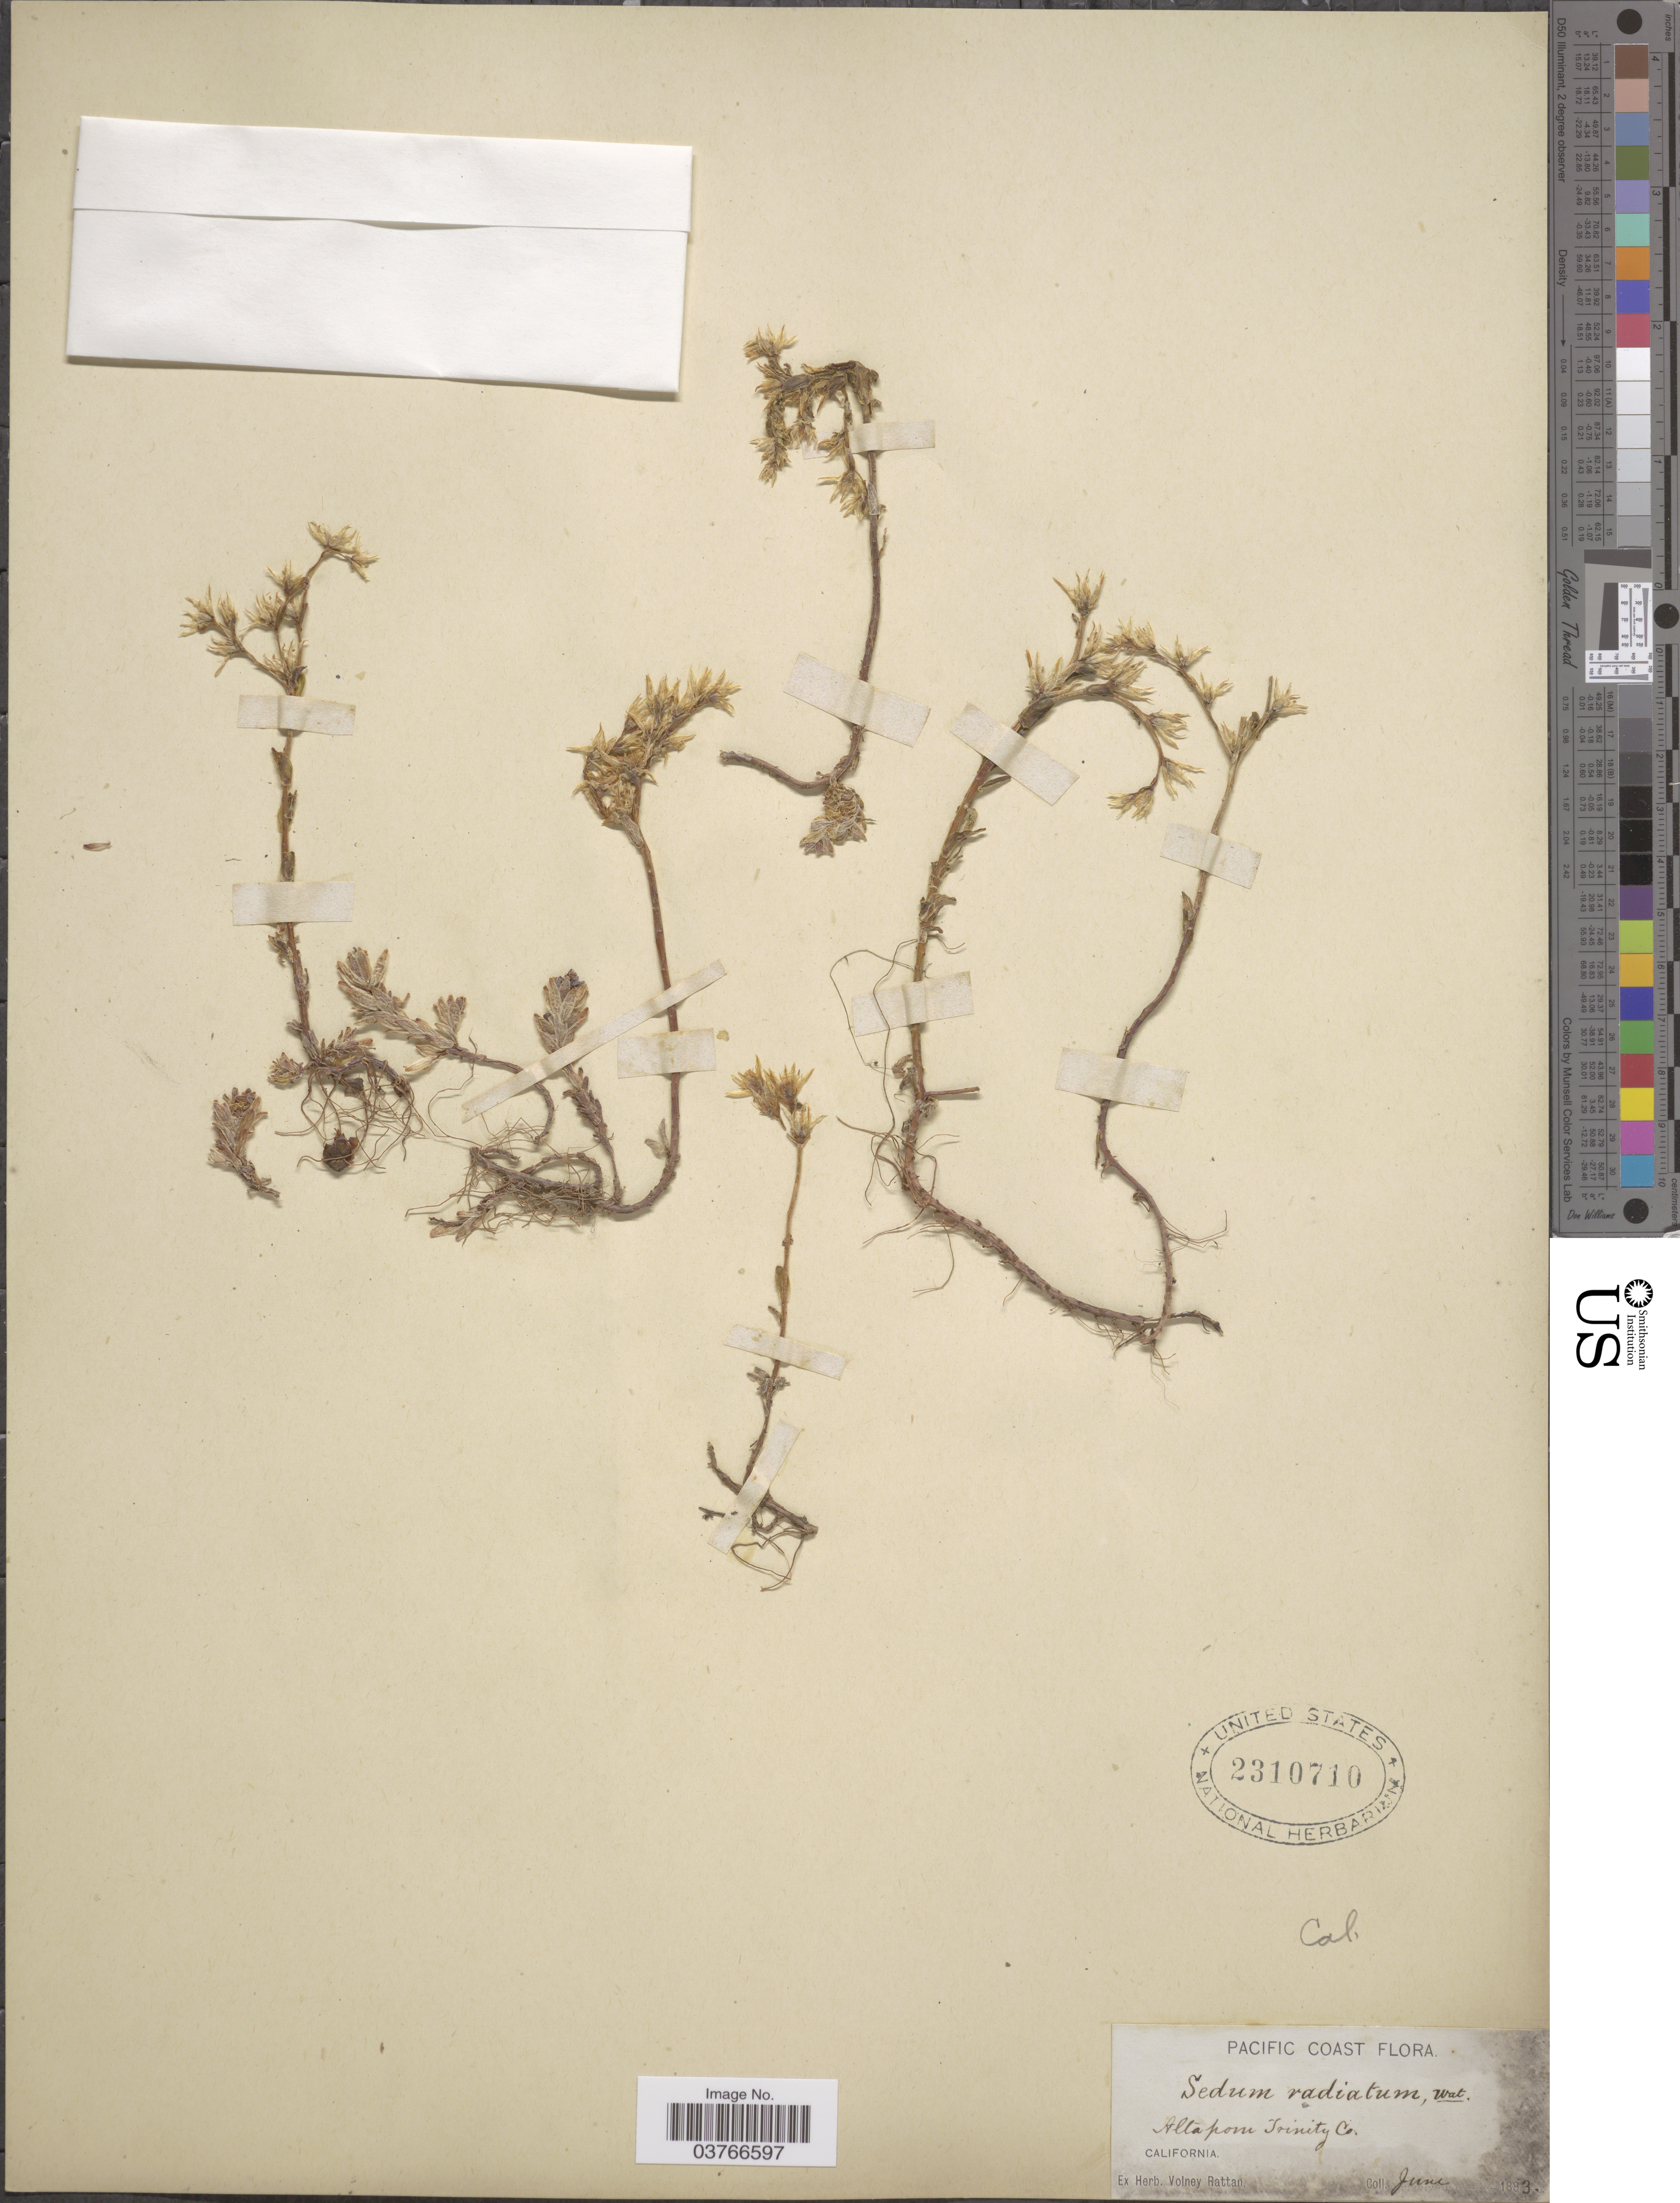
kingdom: Plantae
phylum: Tracheophyta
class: Magnoliopsida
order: Saxifragales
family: Crassulaceae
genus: Sedum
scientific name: Sedum radiatum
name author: S. Watson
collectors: ex herb. Voiney Rattan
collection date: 1883-06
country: United States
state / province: California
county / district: Trinity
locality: Coast. Alta from Trinity Co.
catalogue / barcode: US 2310710